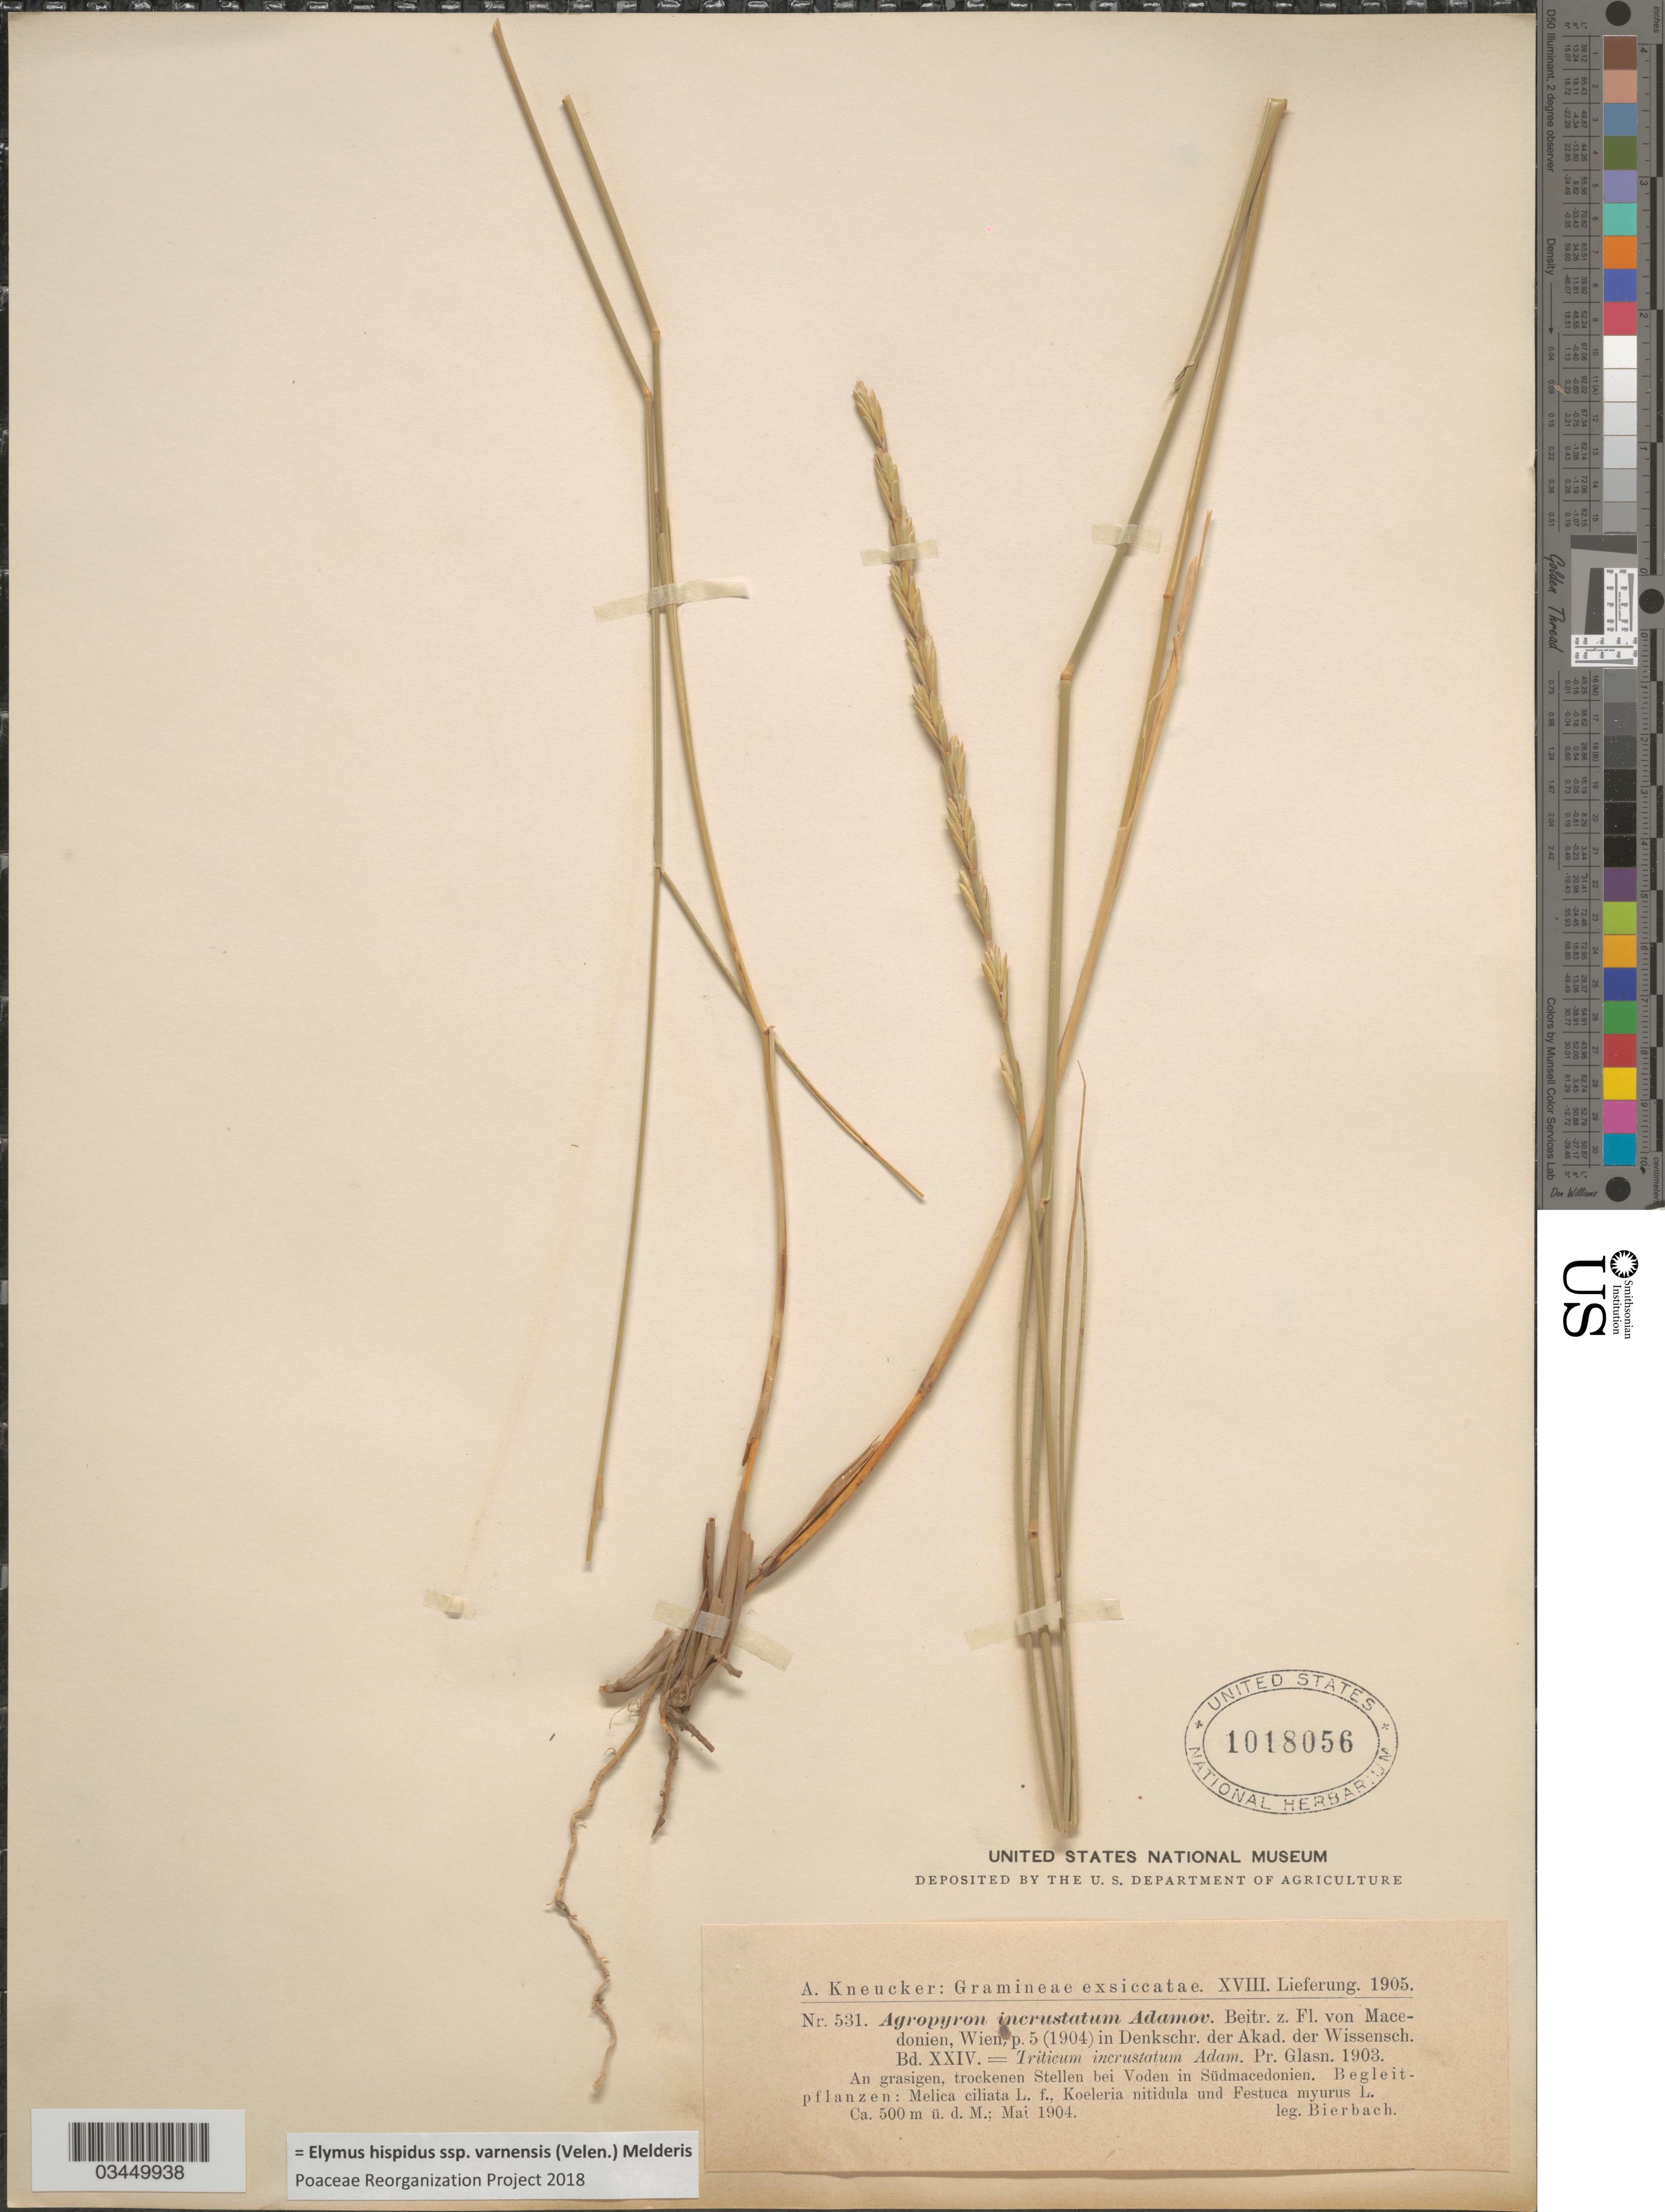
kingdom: Plantae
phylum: Tracheophyta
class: Liliopsida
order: Poales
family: Poaceae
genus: Elymus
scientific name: Elymus hispidus subsp. varnensis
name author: (Velen.) Melderis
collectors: Bierbach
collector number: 531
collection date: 1904-05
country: Greece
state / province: Central Macedonia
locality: An grasigen, trockenen Stellen bei Voden in Südmacedonien. [[TRANSLATED] In grassy, dry places near Voden[INTERPRETTED: EDESSA] in southern Macedonia.]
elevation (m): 500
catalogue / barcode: US 1018056